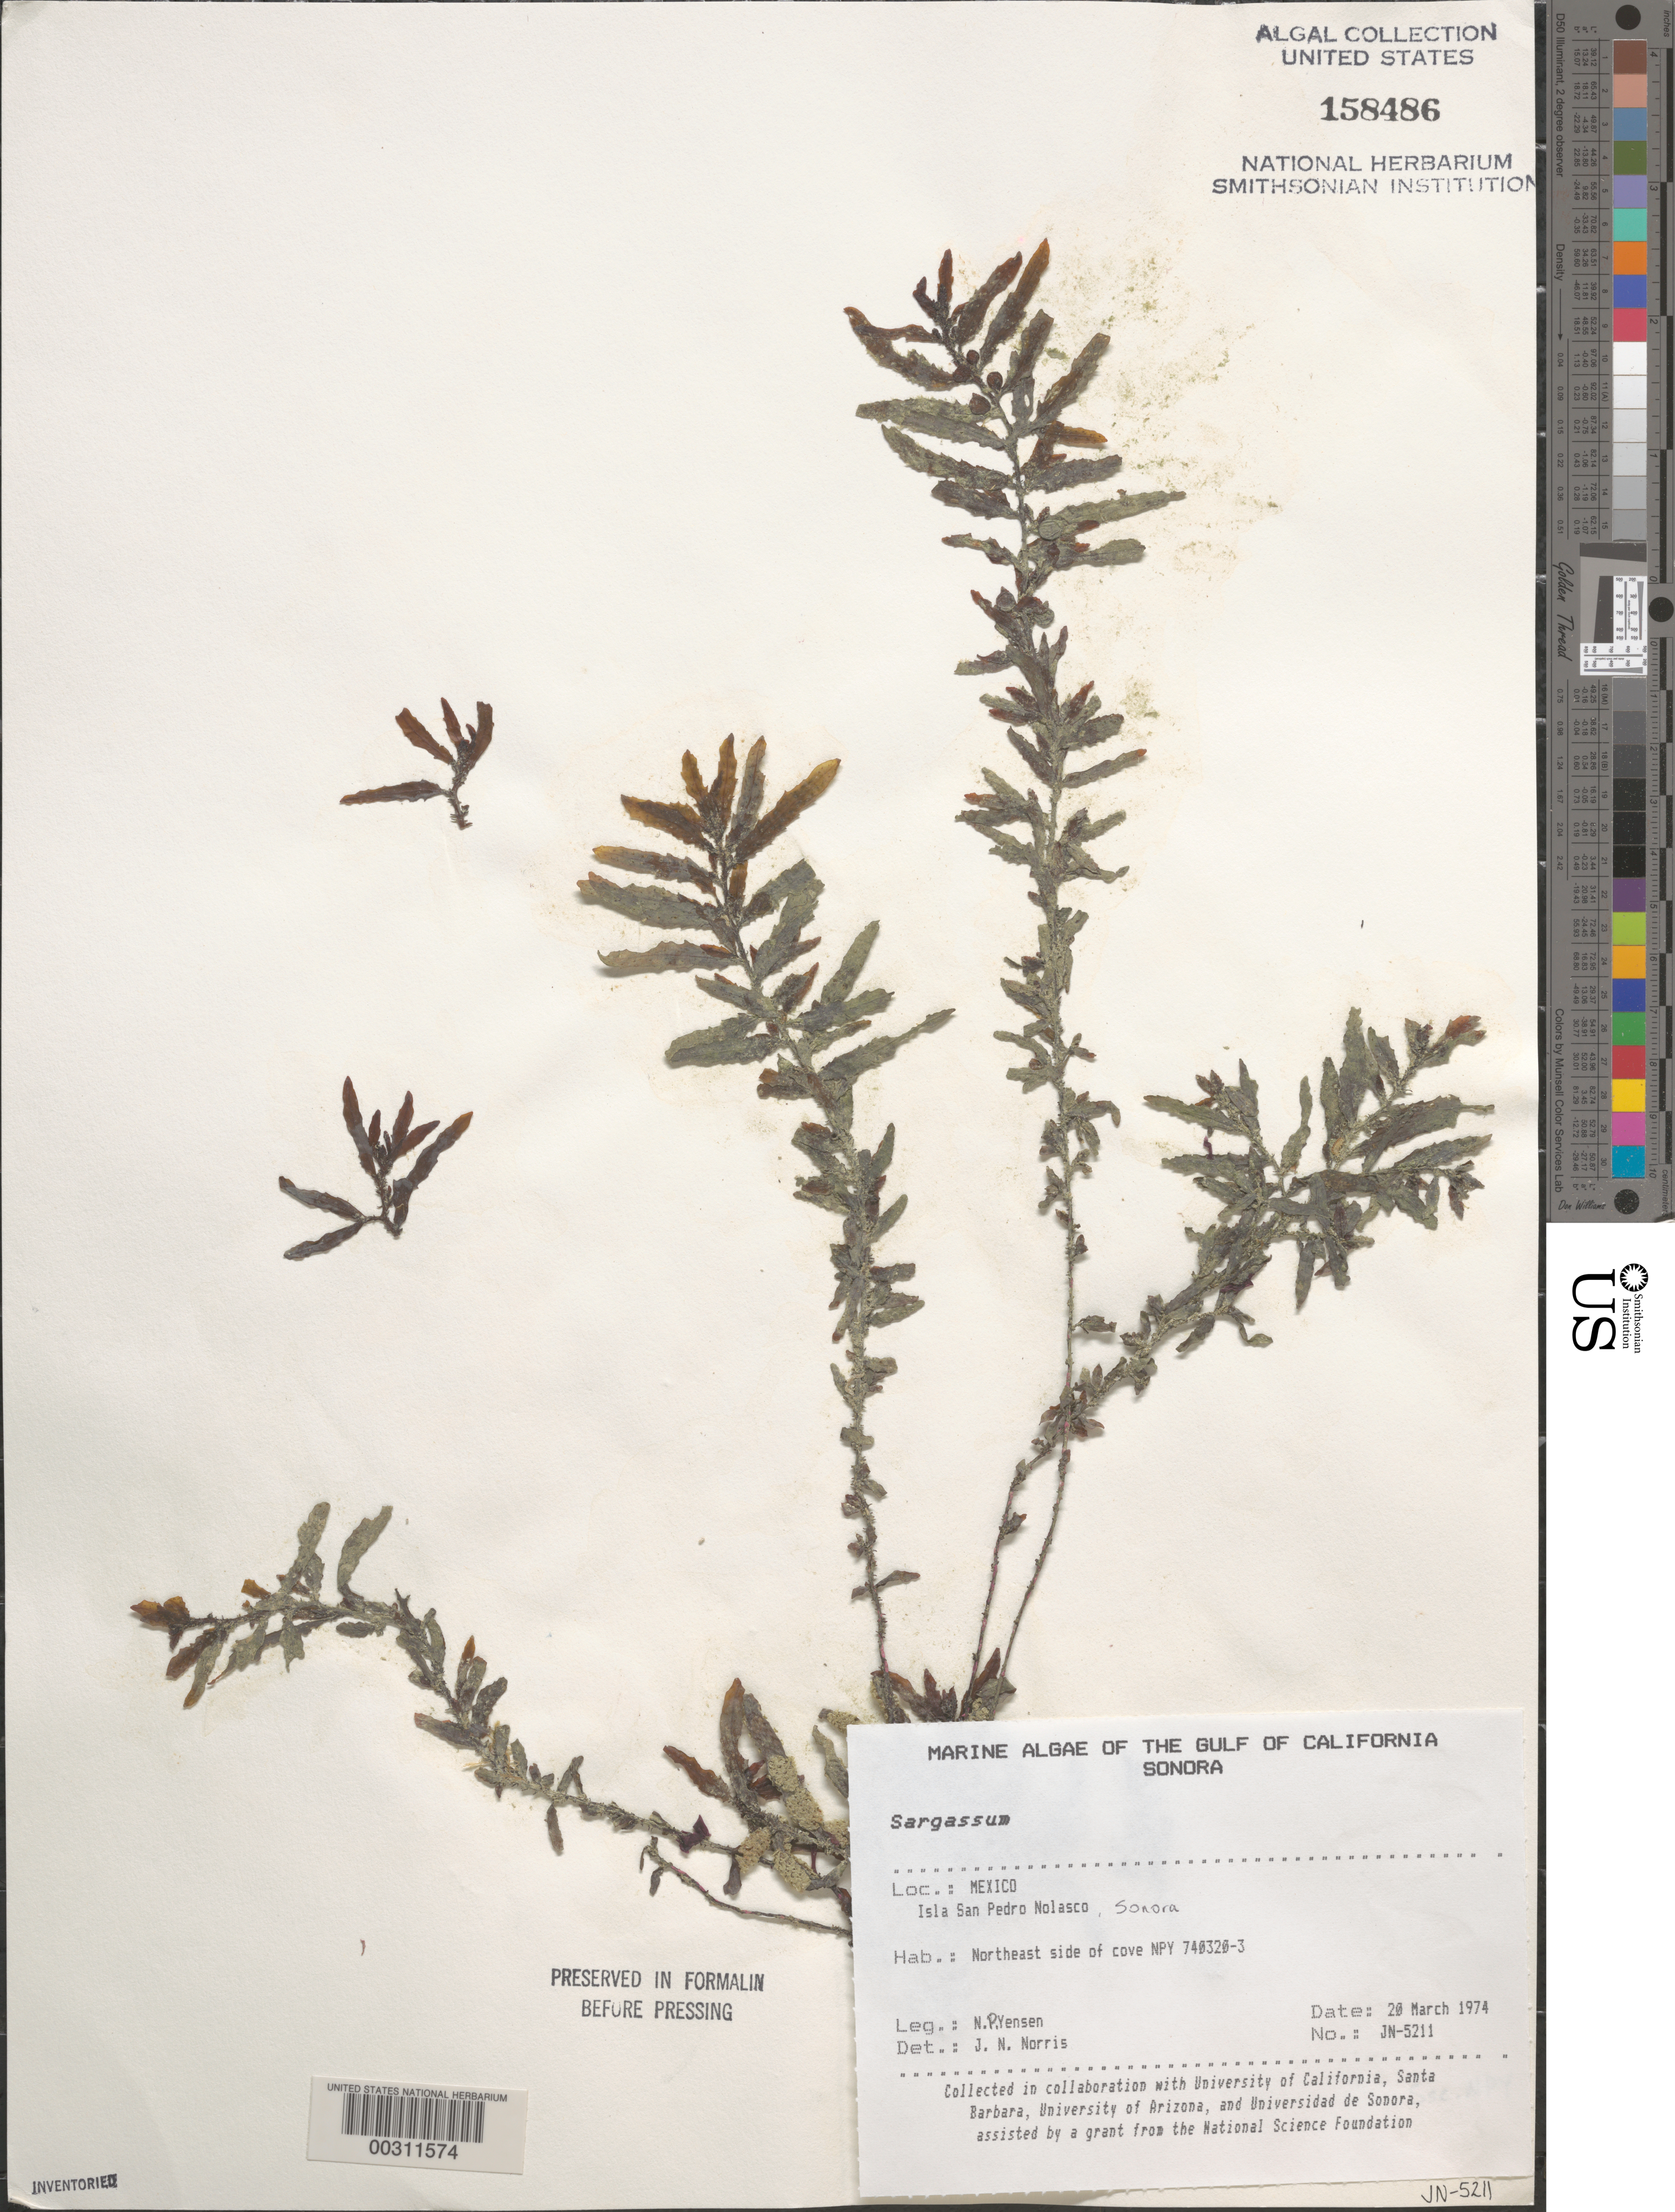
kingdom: Chromista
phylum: Ochrophyta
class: Phaeophyceae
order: Fucales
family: Sargassaceae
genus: Sargassum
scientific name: Sargassum sp.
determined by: Norris, James N.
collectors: N. Yensen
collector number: Jn-5211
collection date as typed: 20 Mar 1974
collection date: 1974-03-20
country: Mexico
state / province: Sonora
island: Isla San Pedro Nolasco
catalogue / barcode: US 158486